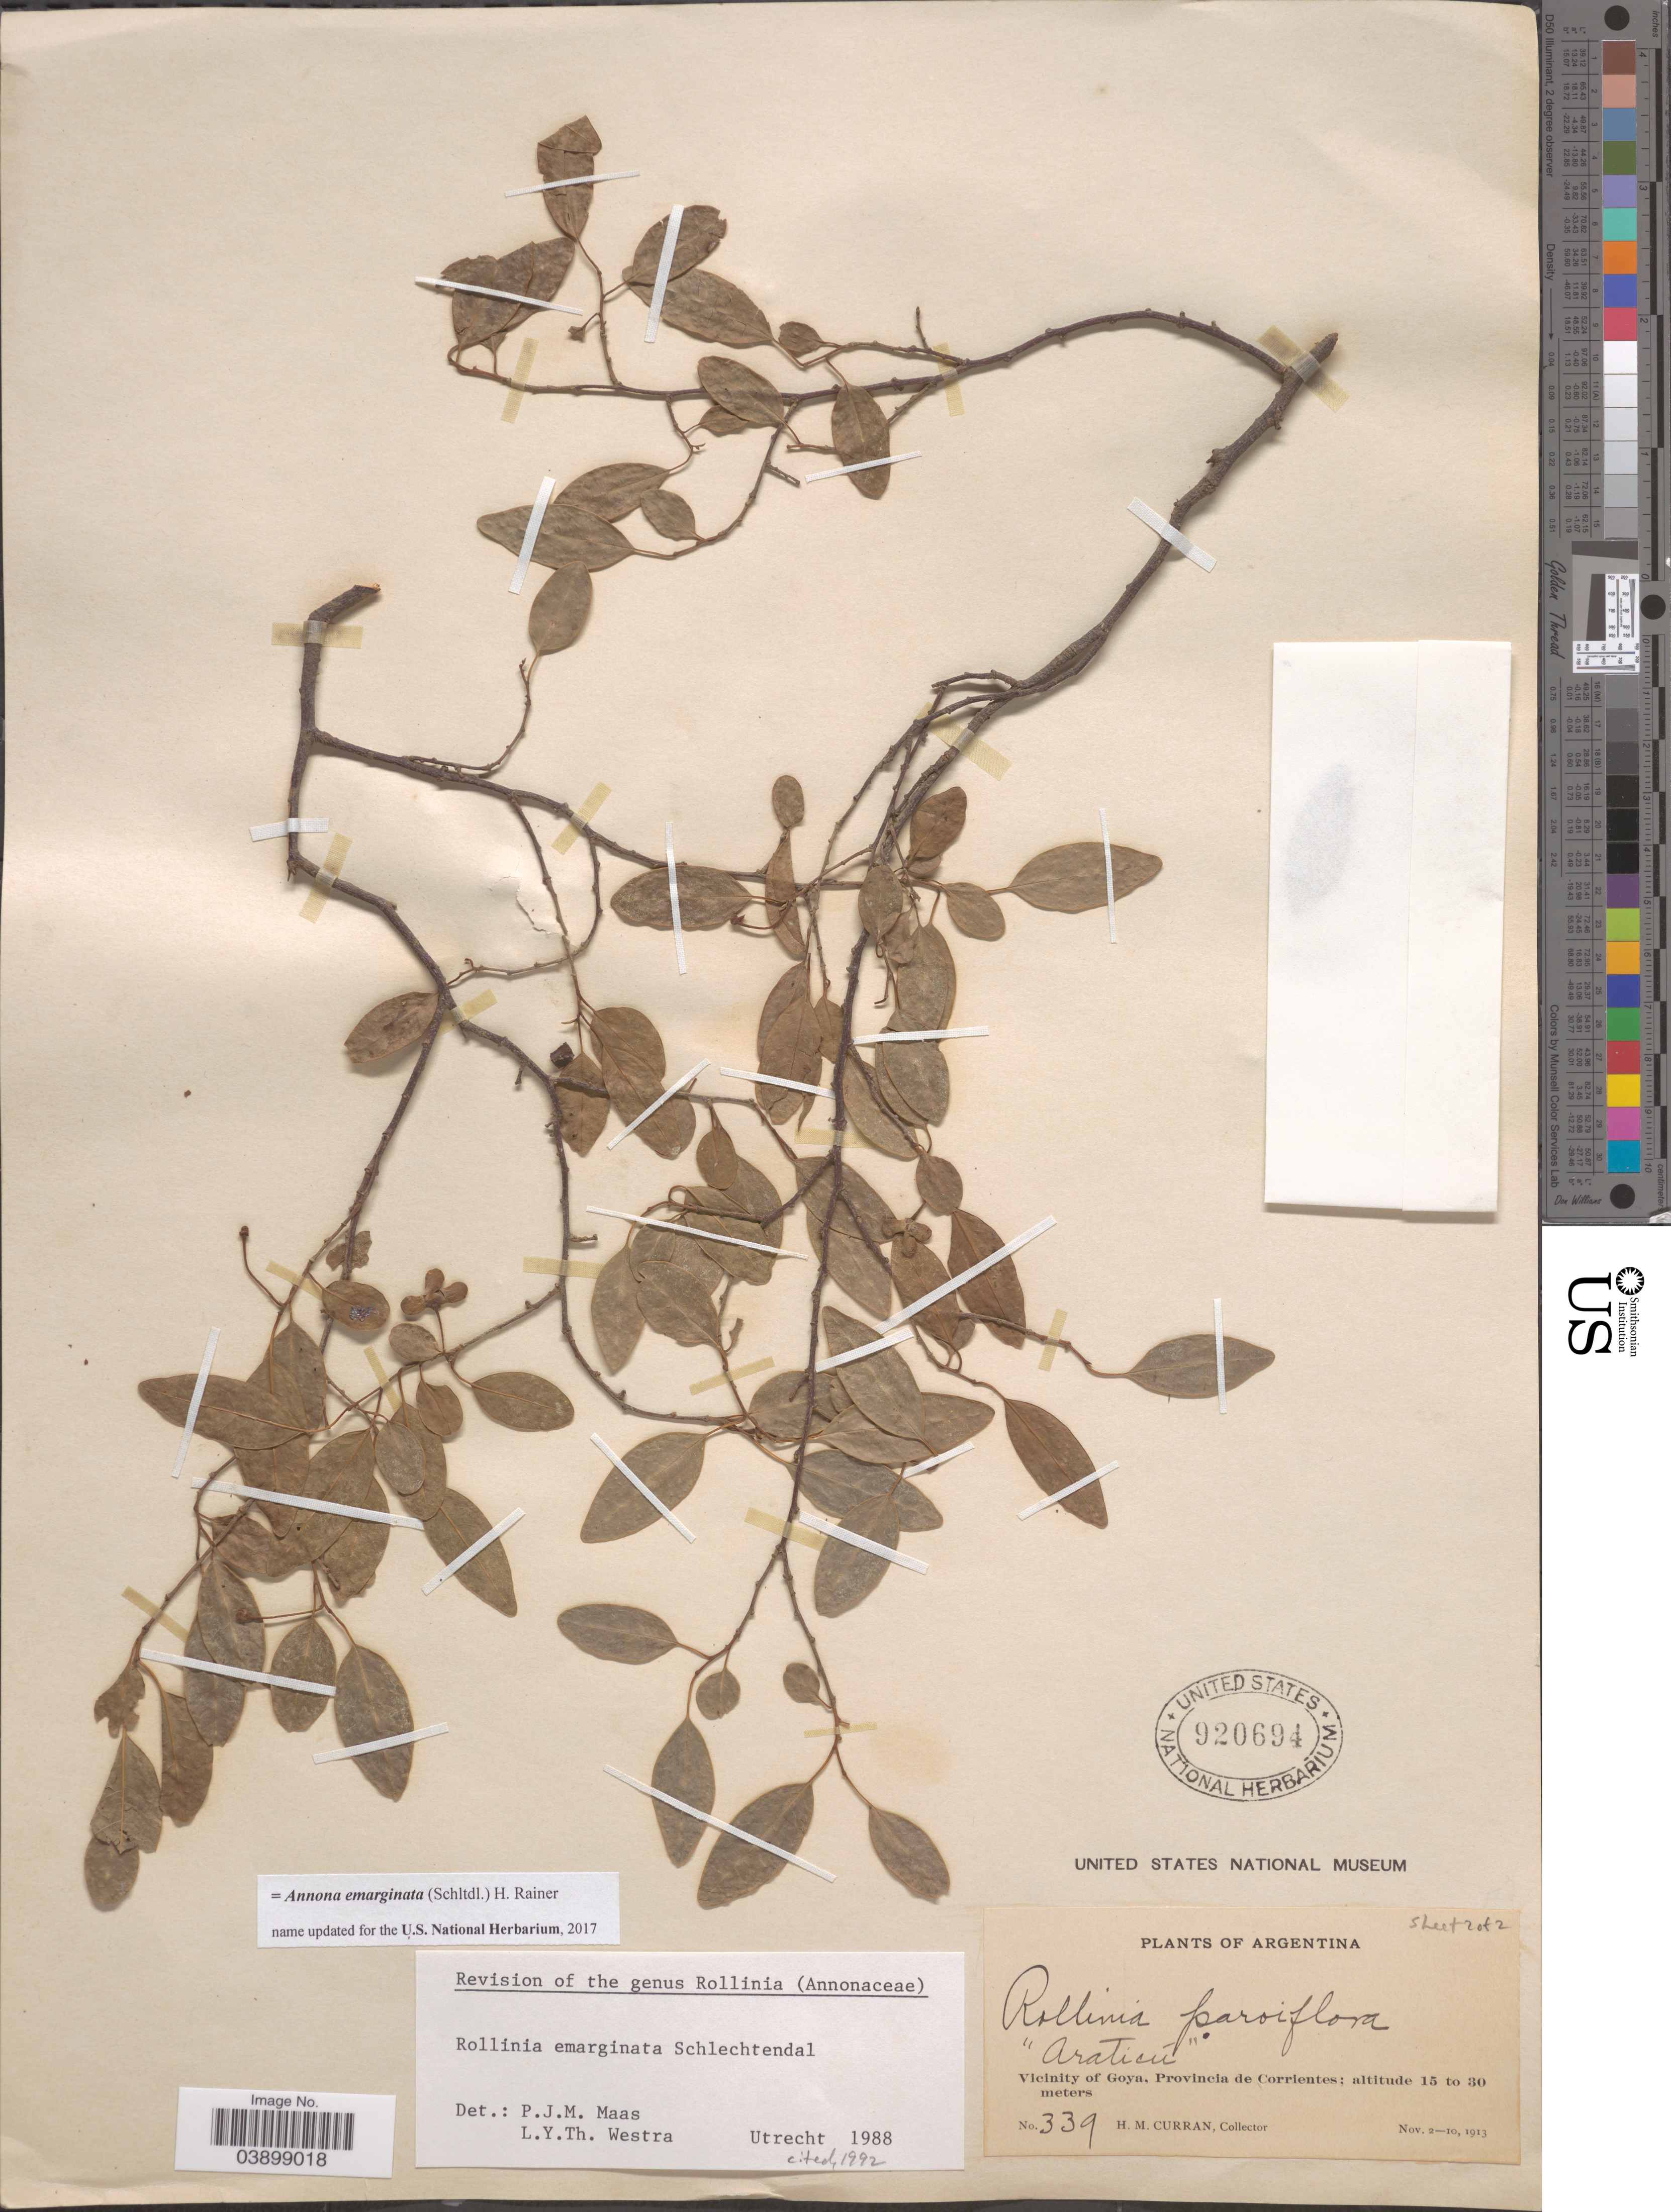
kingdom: Plantae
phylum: Tracheophyta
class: Magnoliopsida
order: Magnoliales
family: Annonaceae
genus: Annona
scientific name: Annona emarginata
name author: (Schltdl.) H. Rainer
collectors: H. M. Curran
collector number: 339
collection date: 1913-11-02/1913-11-10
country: Argentina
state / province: Corrientes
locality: Vicinity of Goya.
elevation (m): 15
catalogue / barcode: US 920694